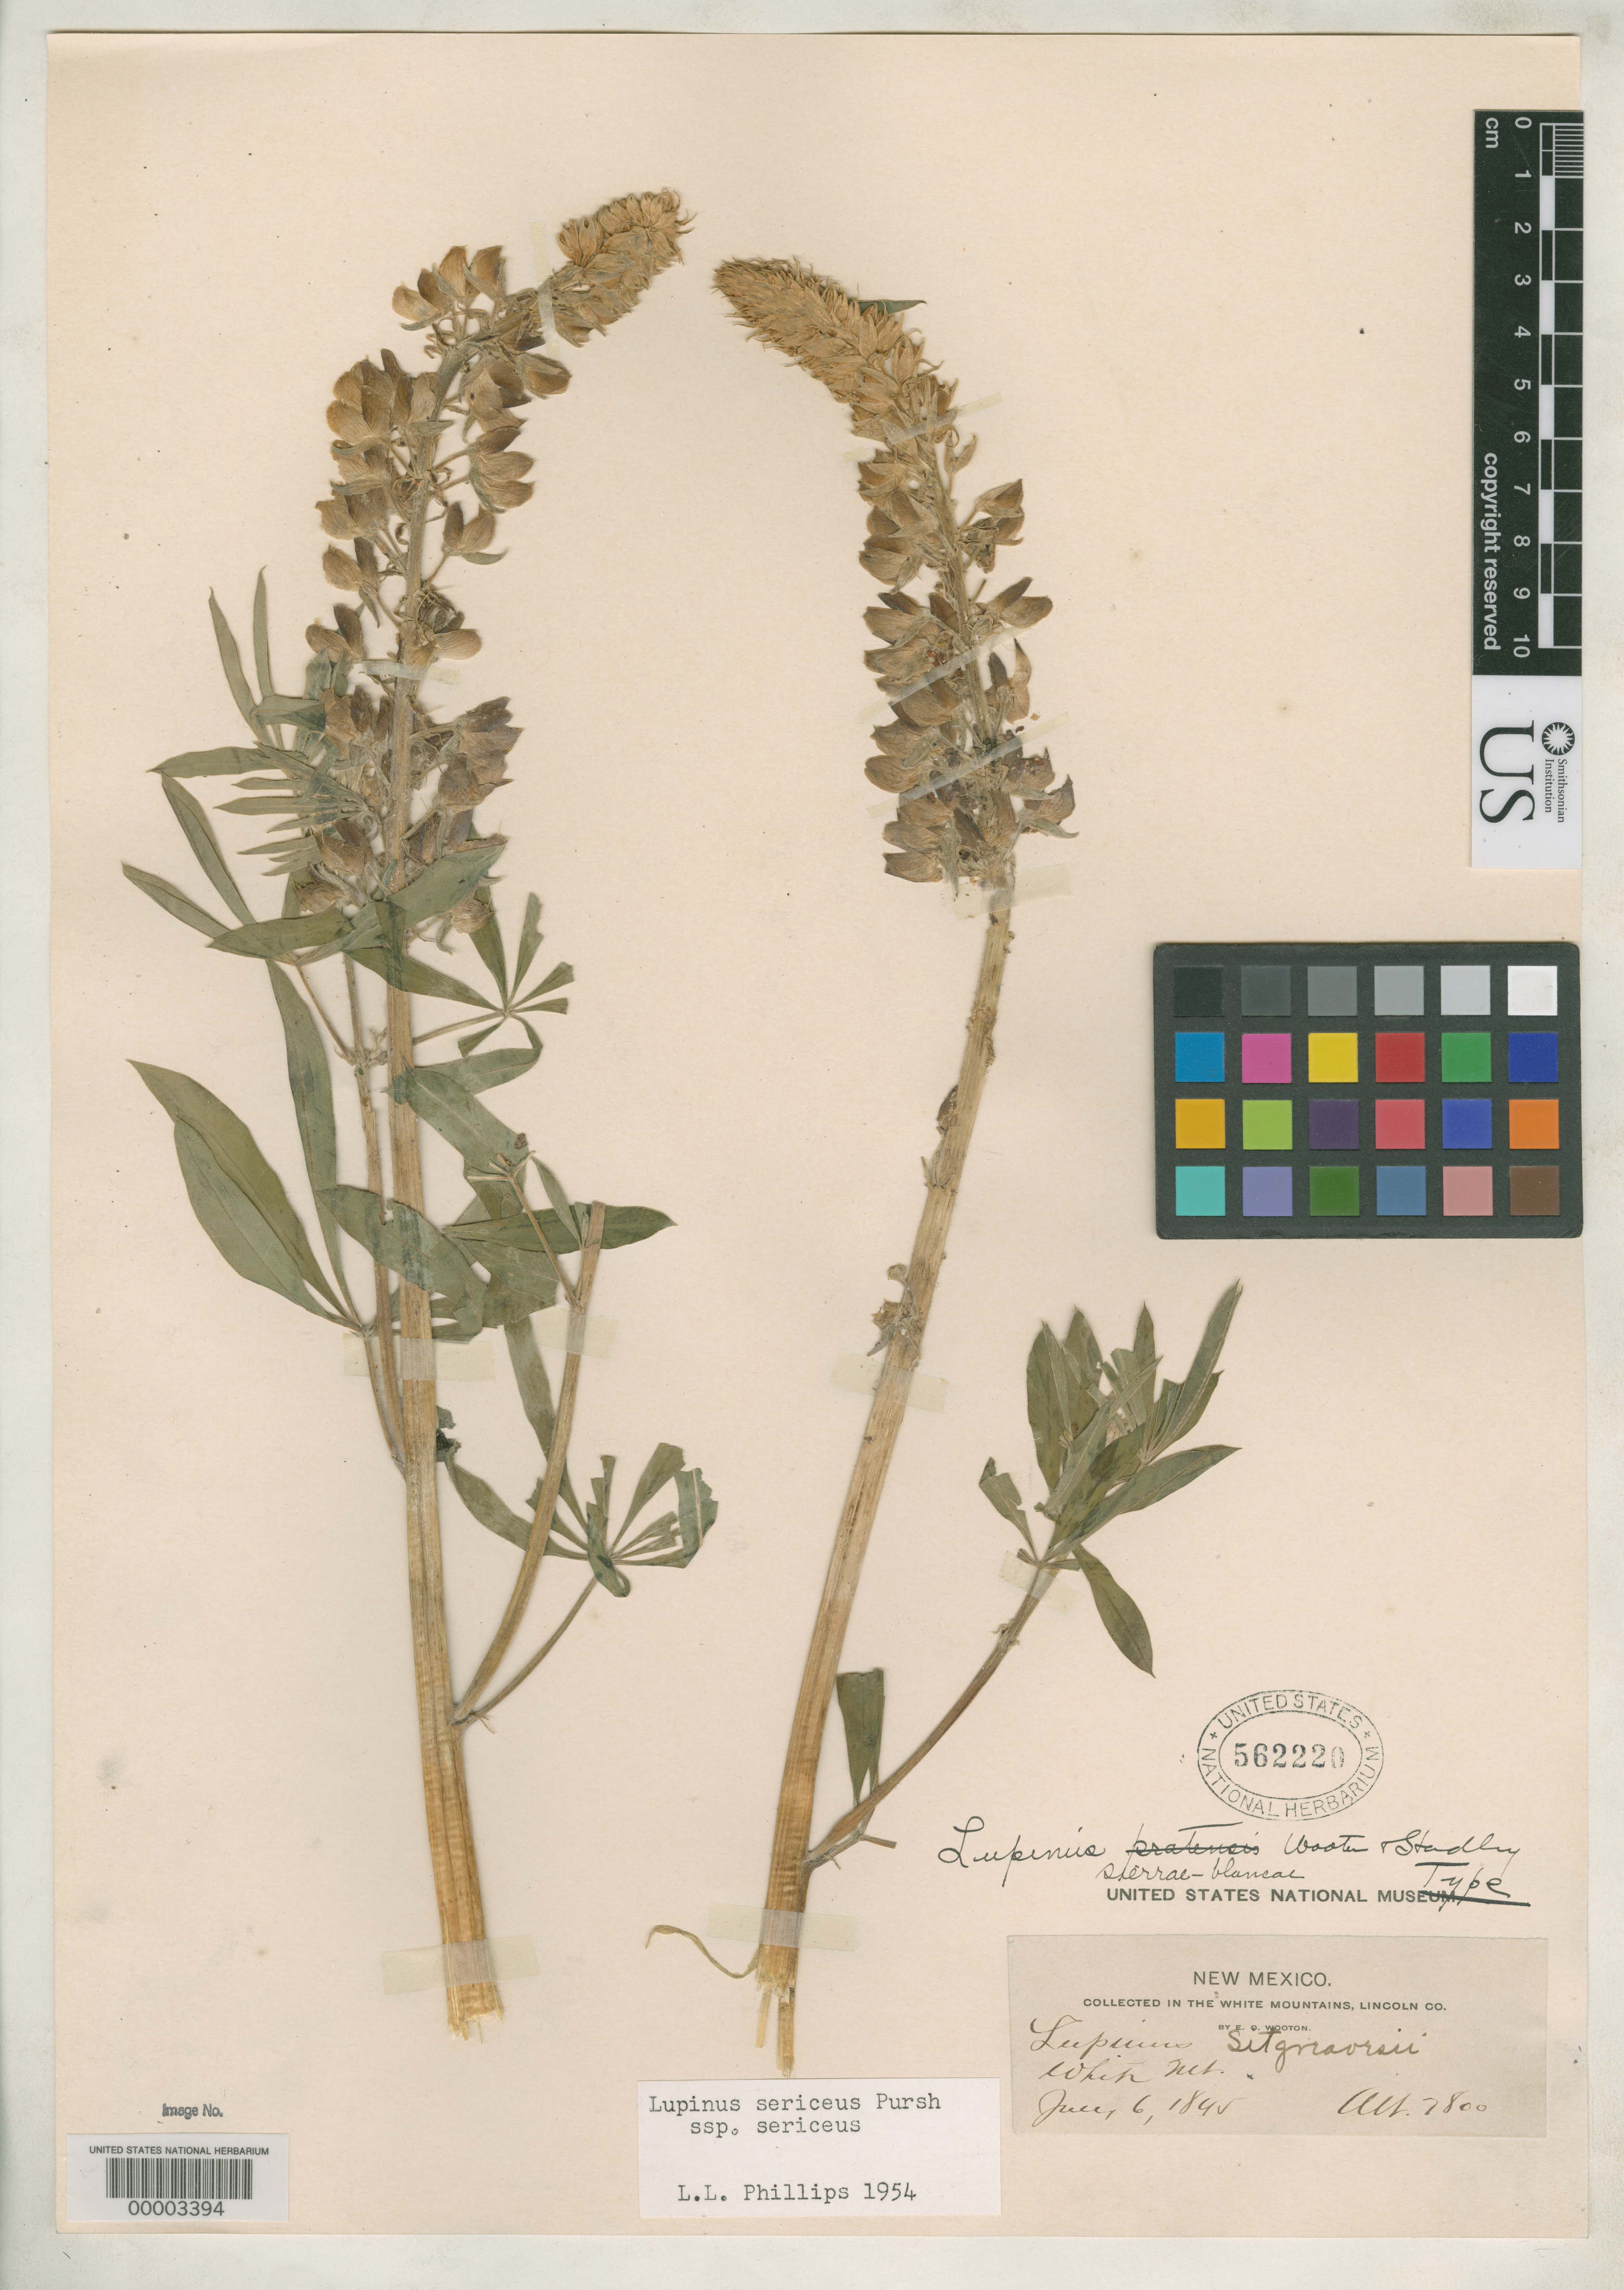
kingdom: Plantae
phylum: Tracheophyta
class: Magnoliopsida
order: Fabales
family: Fabaceae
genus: Lupinus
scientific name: Lupinus sierrae-blancae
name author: Wooton & Standl.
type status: Holotype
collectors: E. O. Wooton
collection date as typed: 06 Jul 1895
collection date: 1895-07-06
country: United States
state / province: New Mexico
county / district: Otero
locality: Lower part of White Mountain Peak.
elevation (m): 2340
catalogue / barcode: US 562220